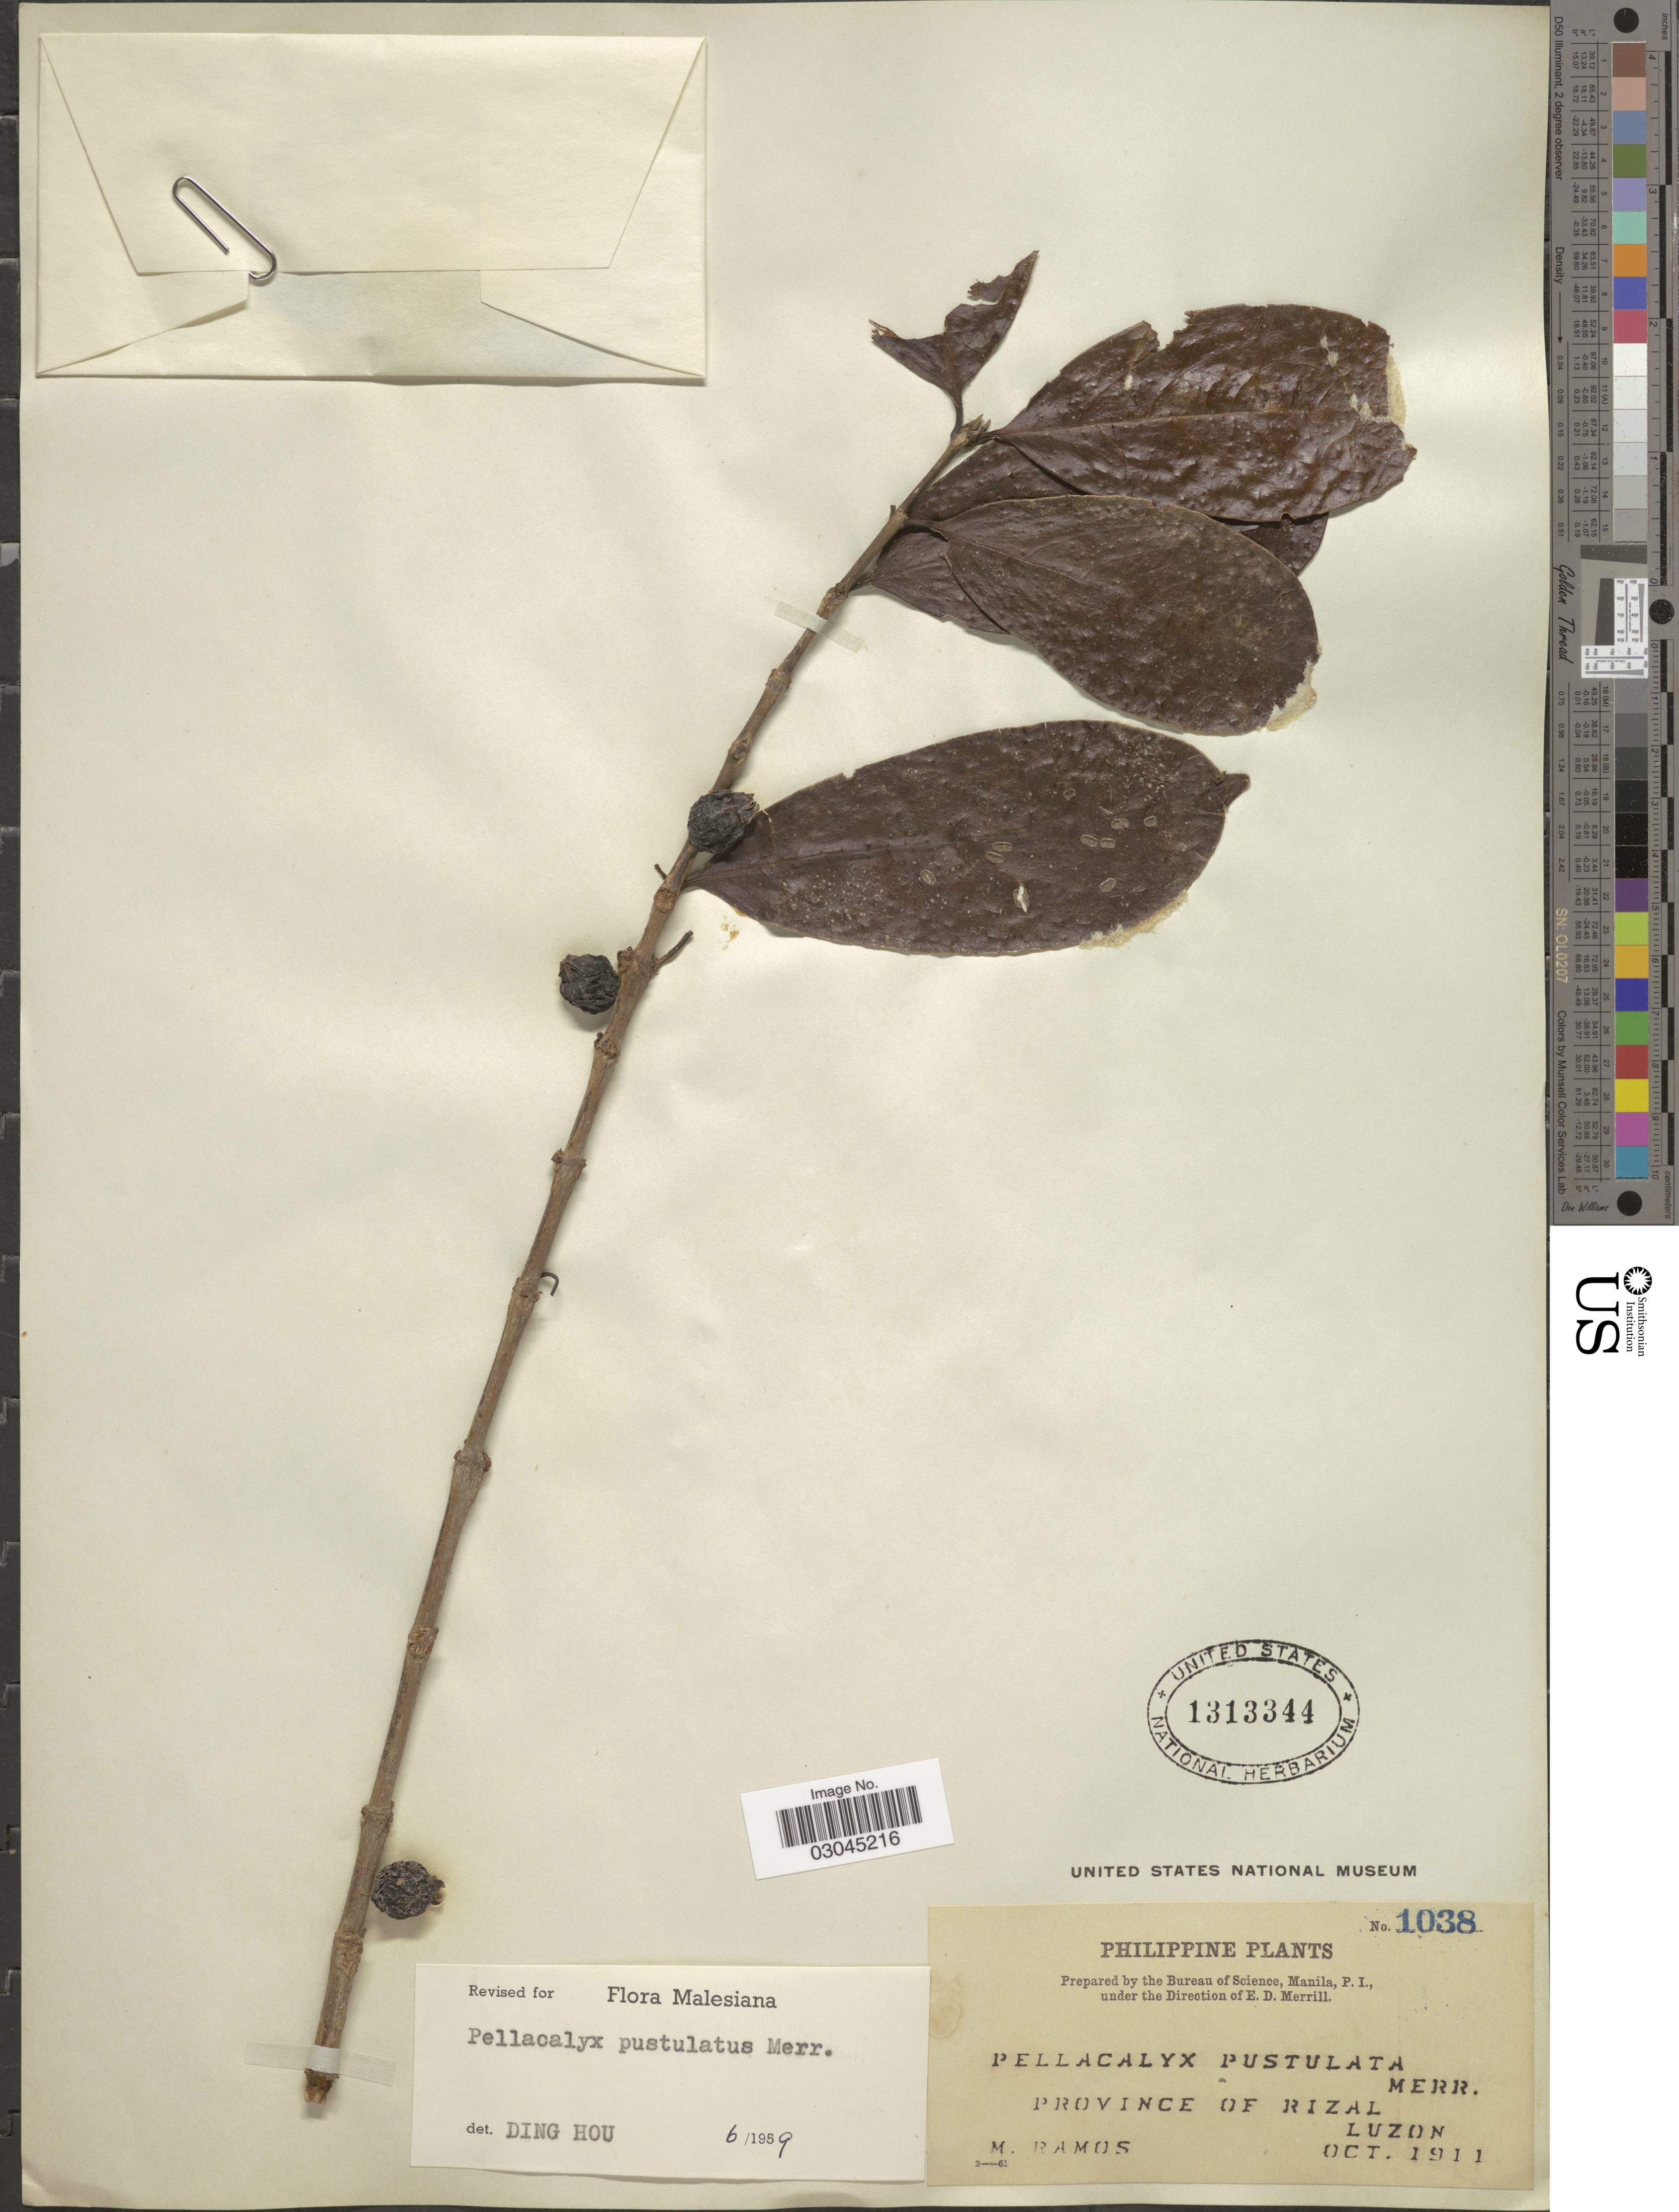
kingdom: Plantae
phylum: Tracheophyta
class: Magnoliopsida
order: Malpighiales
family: Rhizophoraceae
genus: Pellacalyx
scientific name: Pellacalyx pustulata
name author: Merr.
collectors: M. Ramos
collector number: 1038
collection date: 1911-10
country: Philippines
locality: Province of Rizal. Luzon.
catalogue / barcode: US 1313344